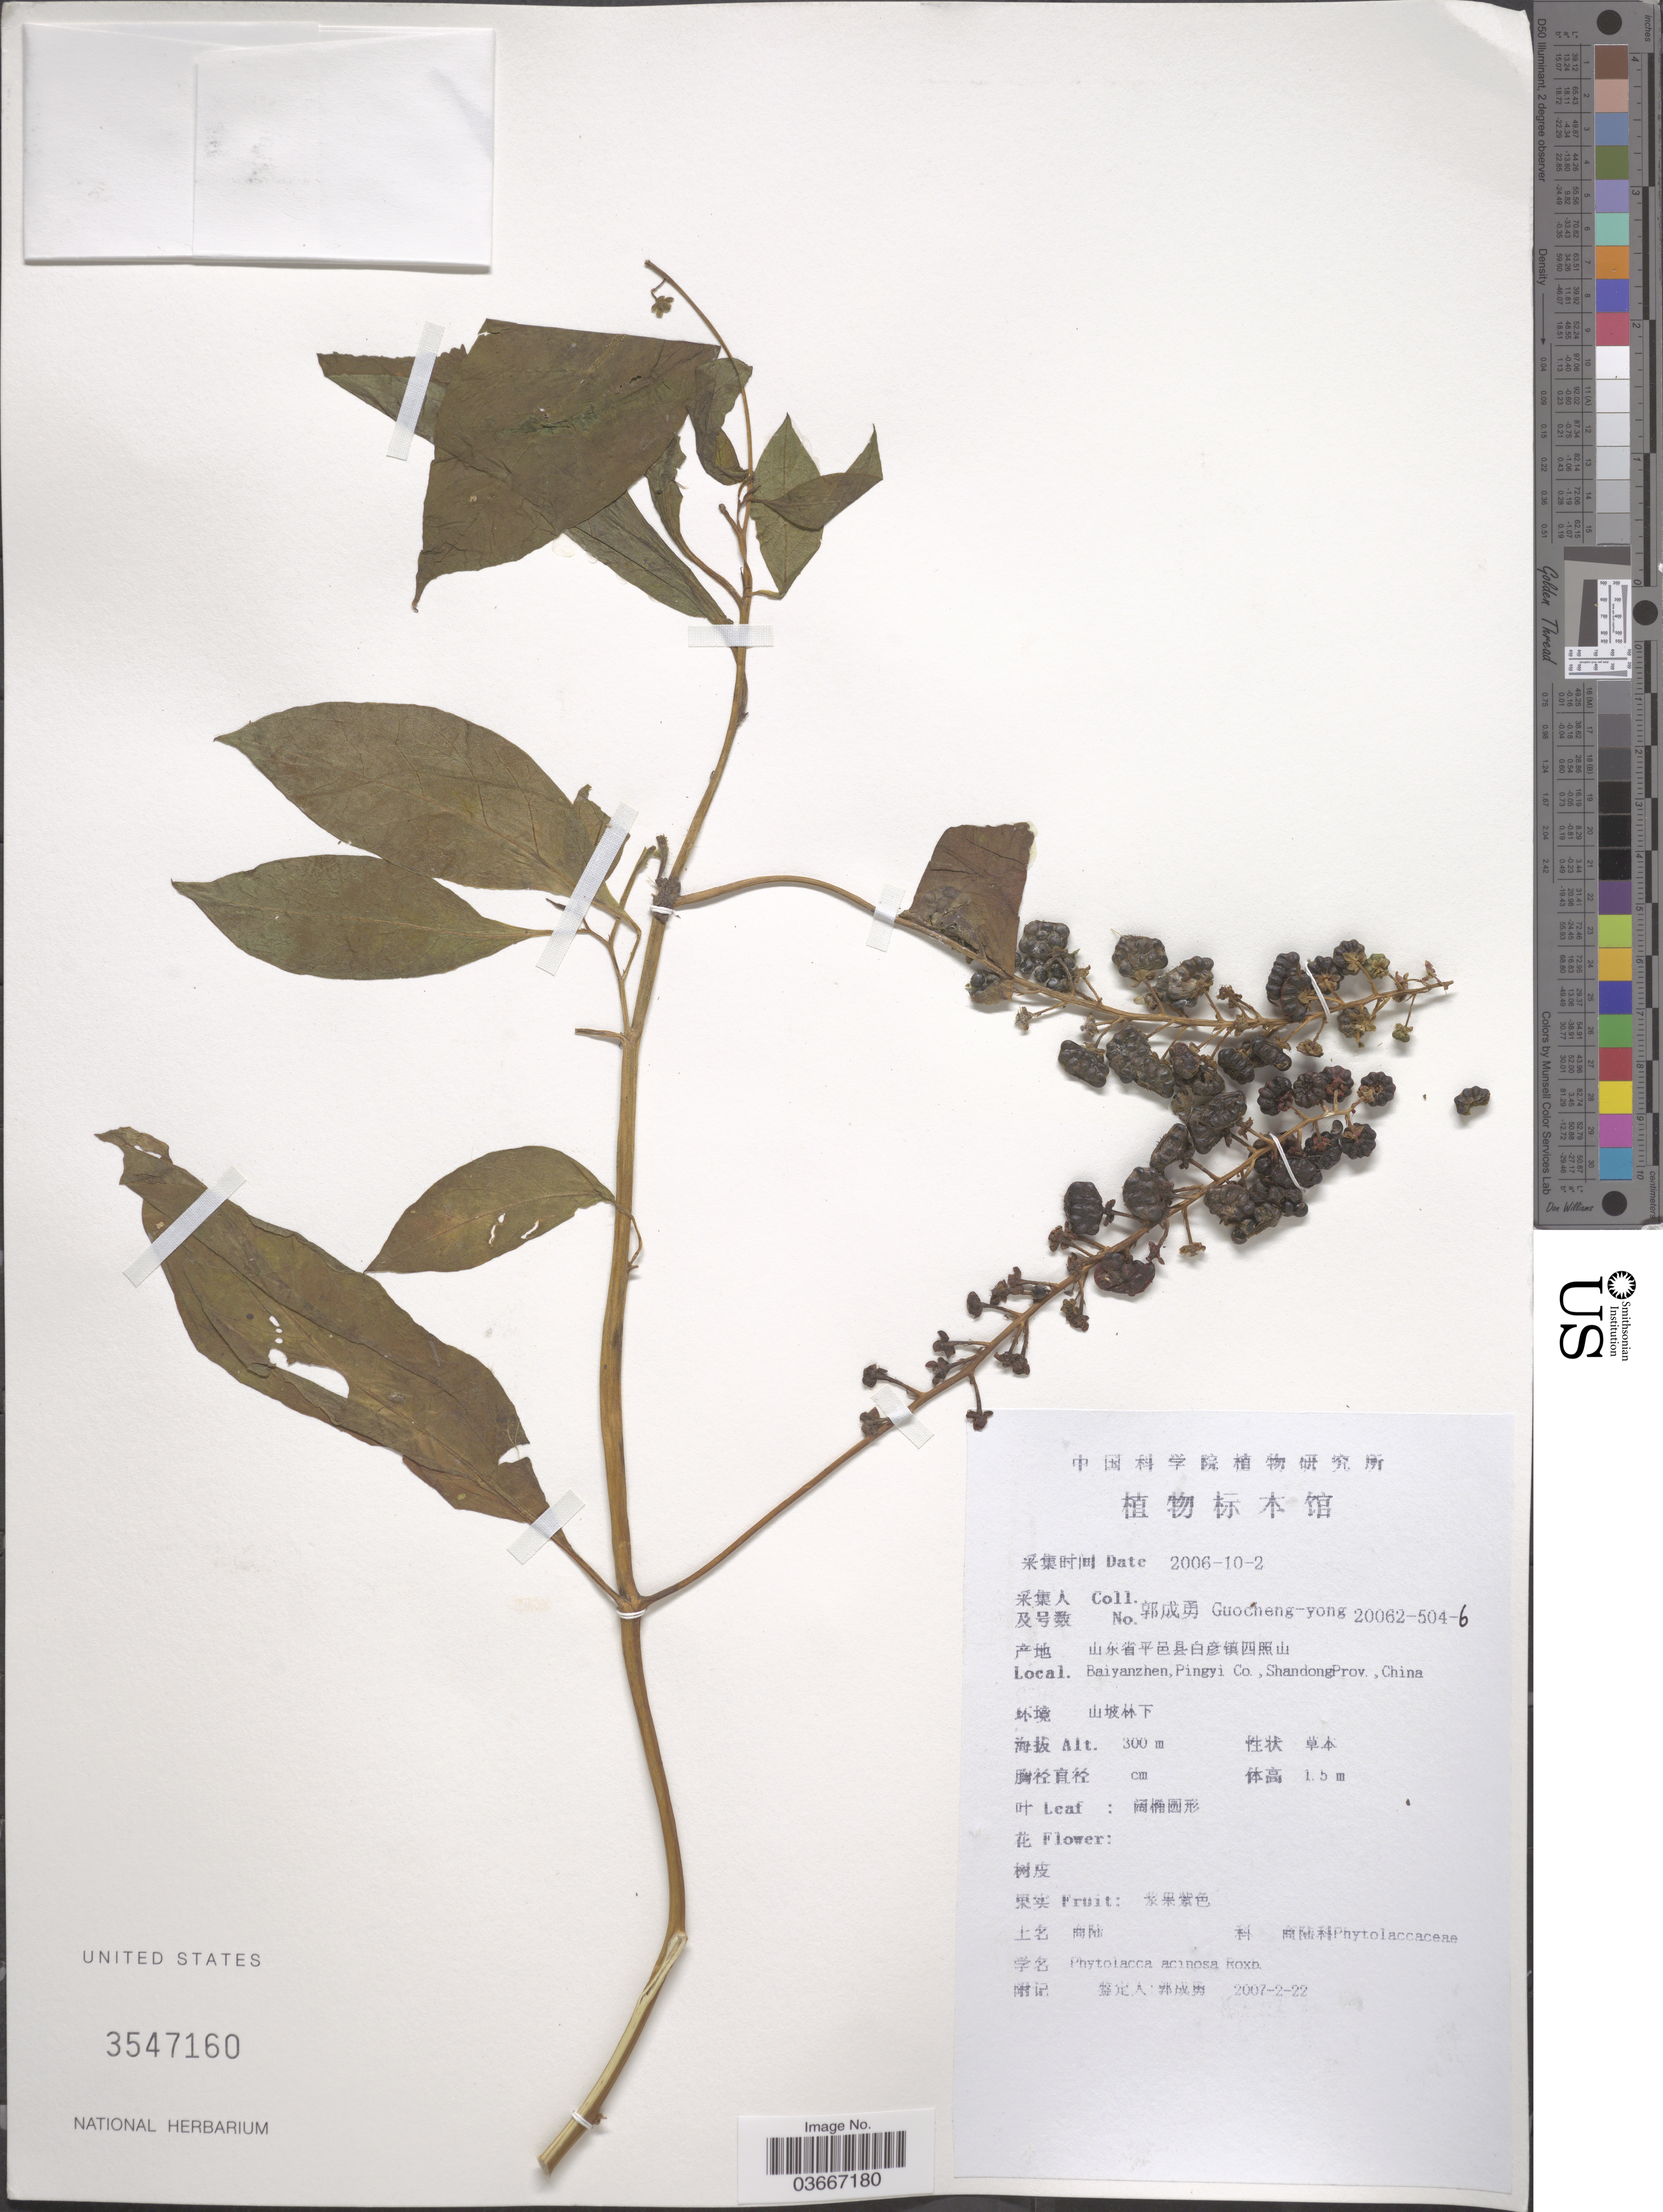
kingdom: Plantae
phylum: Tracheophyta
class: Magnoliopsida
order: Caryophyllales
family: Phytolaccaceae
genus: Phytolacca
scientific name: Phytolacca acinosa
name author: Roxb.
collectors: Guo cheng-yong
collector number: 20062-504-6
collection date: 2006-10-02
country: China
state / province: Shandong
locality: Baiyanzhen, Pingyi Co.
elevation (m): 300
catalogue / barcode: US 3547160